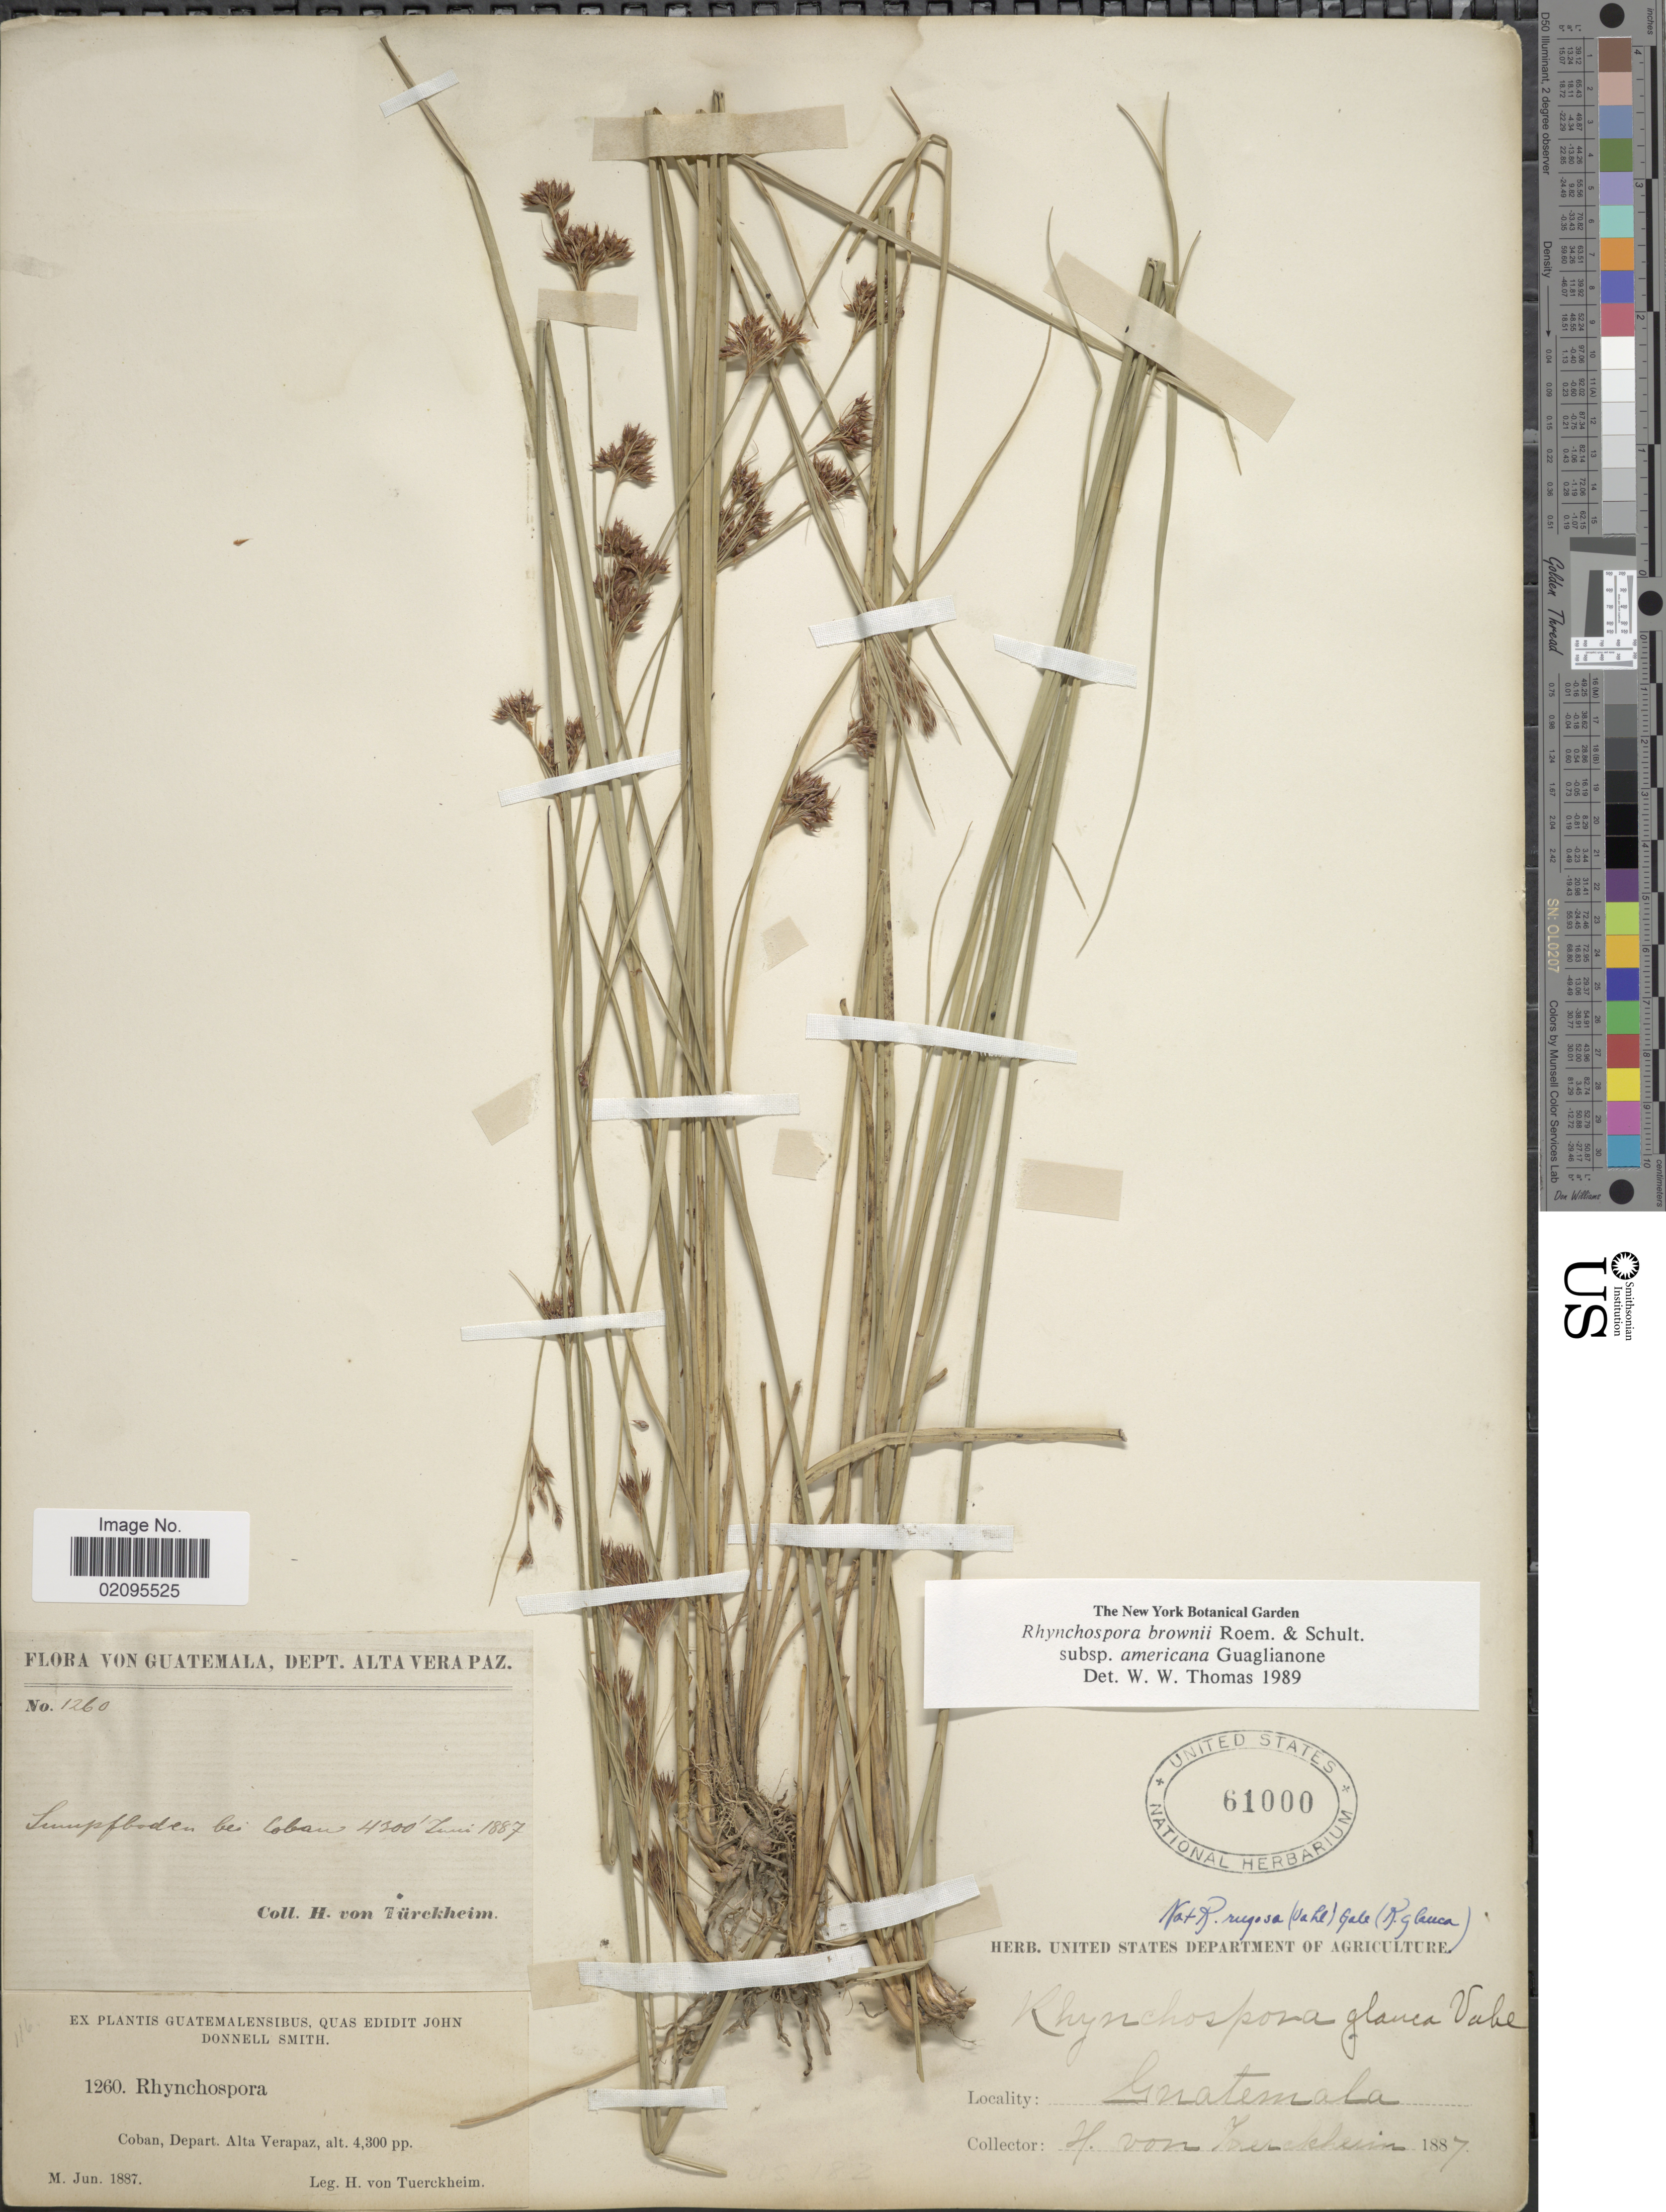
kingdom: Plantae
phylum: Tracheophyta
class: Liliopsida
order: Poales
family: Cyperaceae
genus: Rhynchospora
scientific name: Rhynchospora brownii subsp. americana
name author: Guagl.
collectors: H. von Türckheim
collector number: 1260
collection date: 1887-06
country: Guatemala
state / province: Alta Verapaz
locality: Sumpfboden bei Coban, Coban.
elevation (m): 1311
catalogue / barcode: US 61000